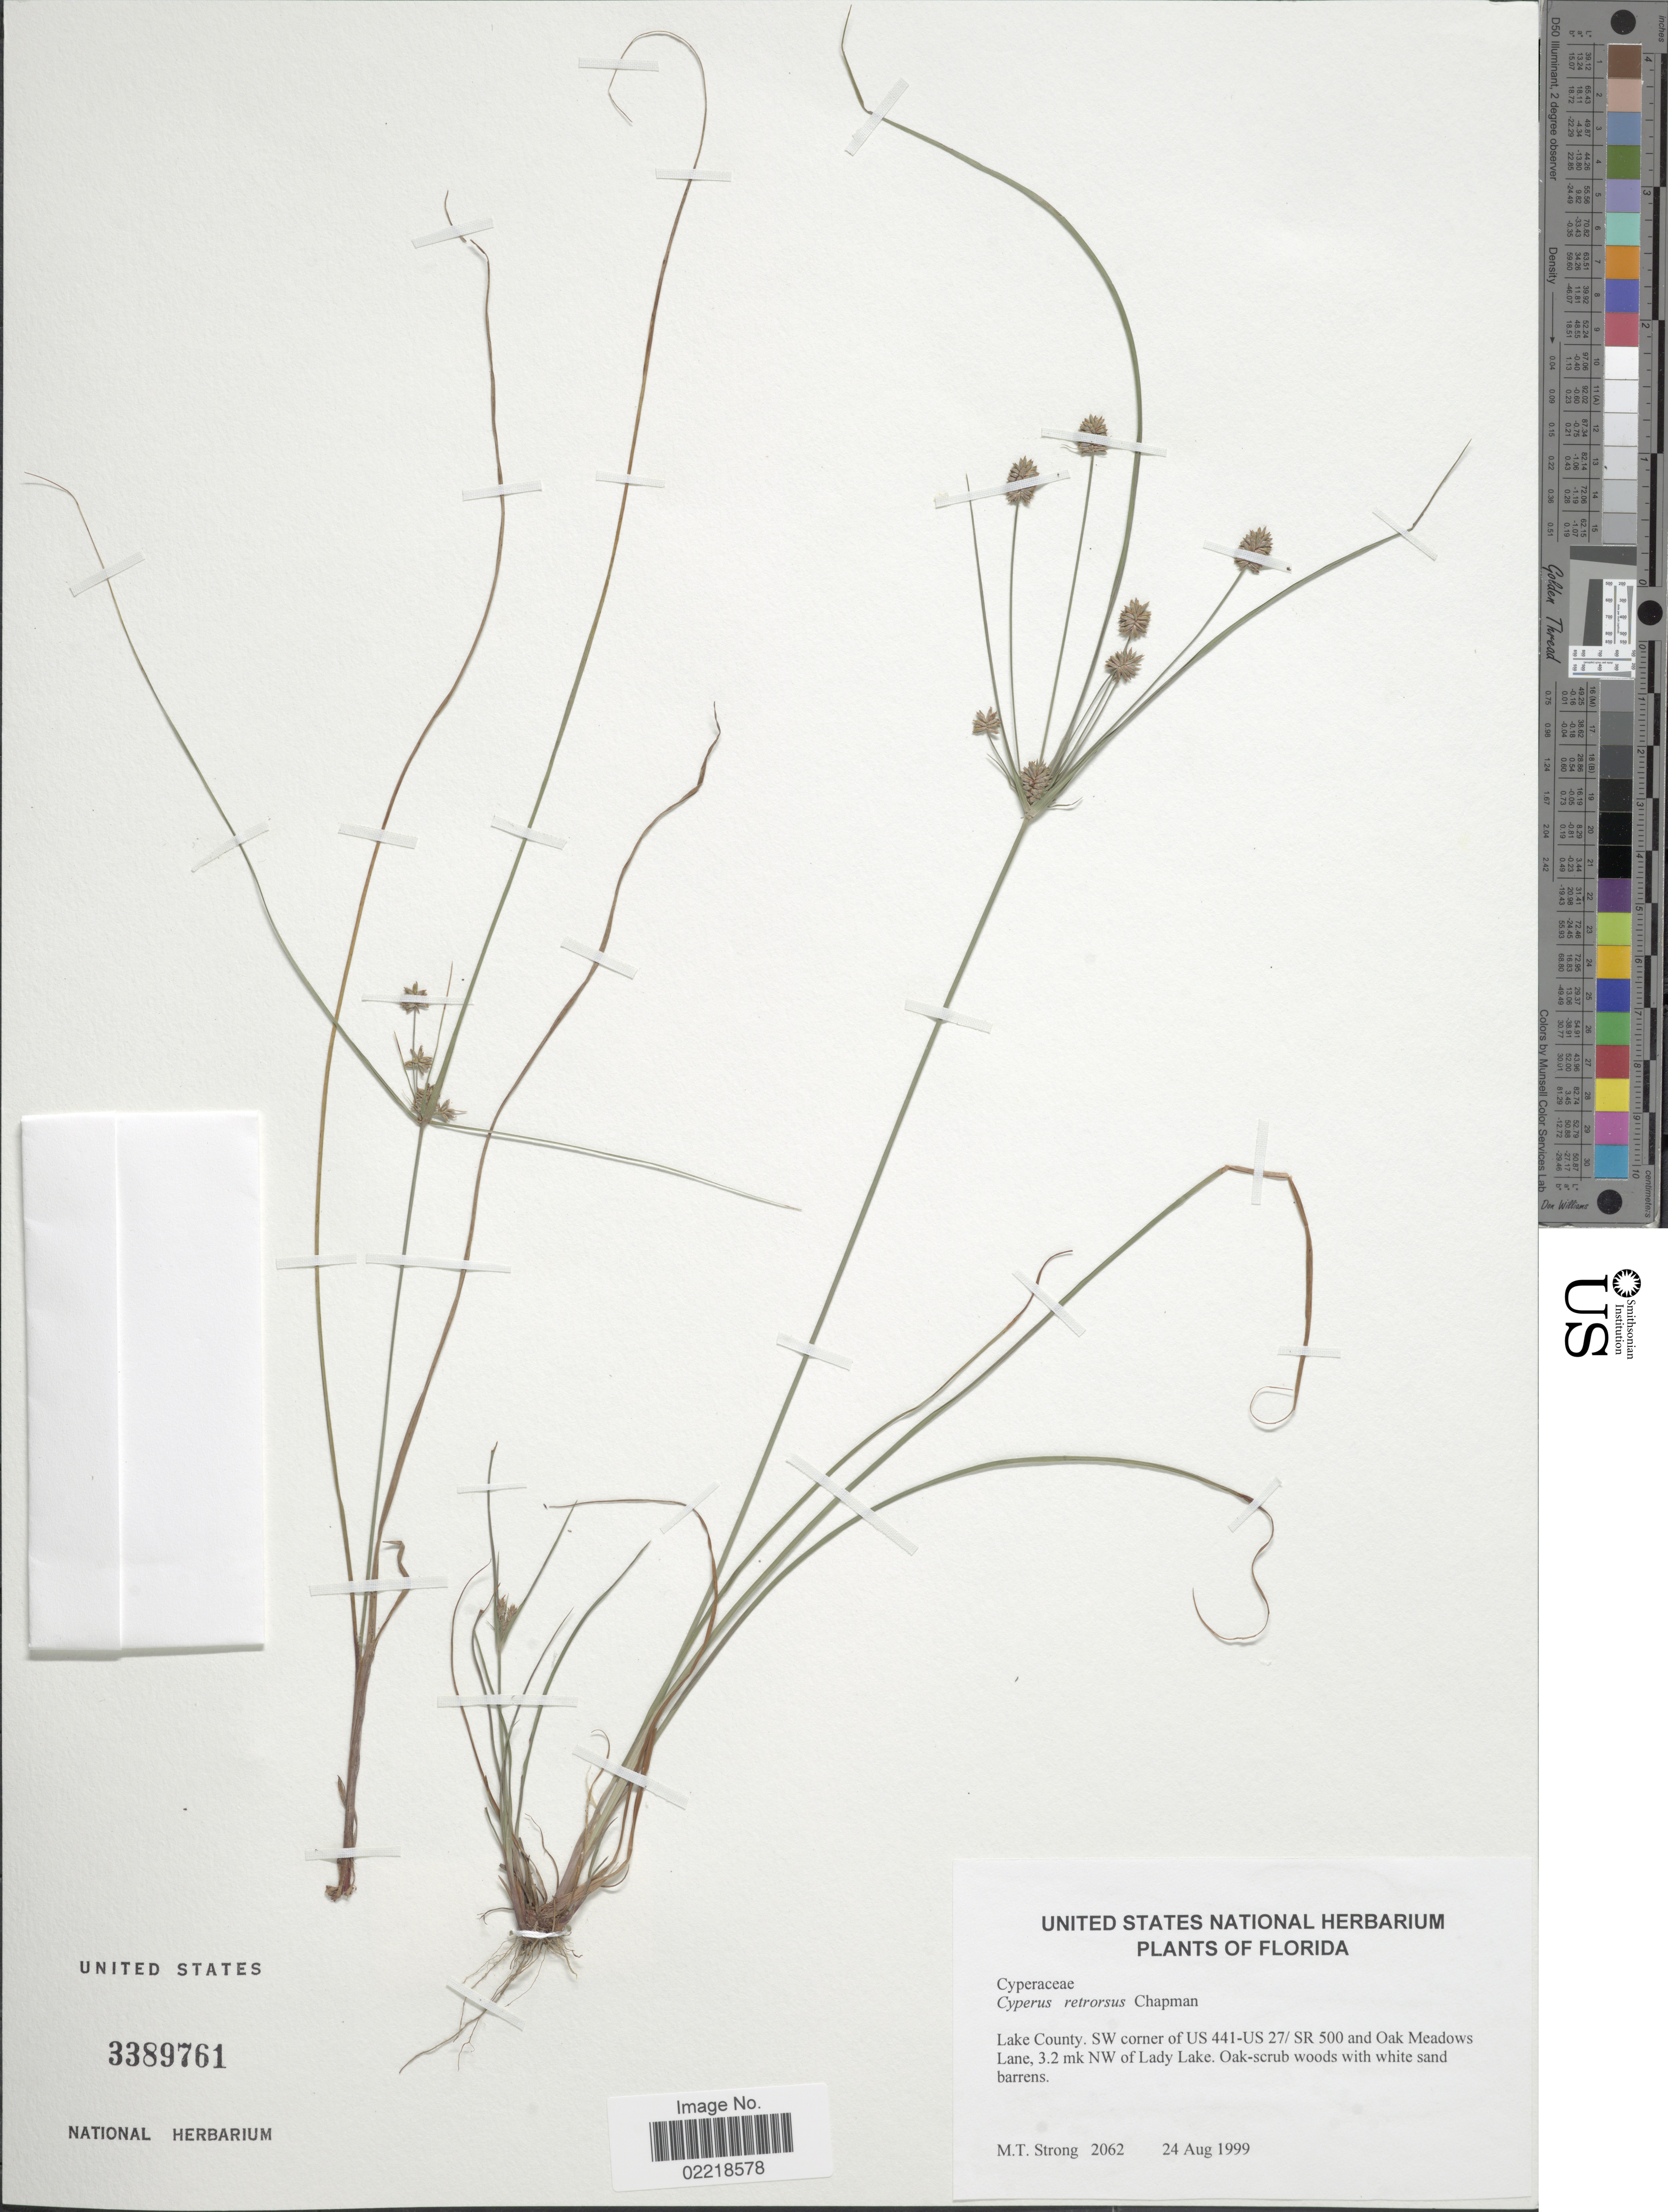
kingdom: Plantae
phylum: Tracheophyta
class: Liliopsida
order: Poales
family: Cyperaceae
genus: Cyperus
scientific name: Cyperus retrorsus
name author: Chapm.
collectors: M. T. Strong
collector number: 2062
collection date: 1999-08-24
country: United States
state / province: Florida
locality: Lake County, SW corner of US 441-US 27/ SR 500 and Oak Meadows Lane, 3.2 mk NW of LadyLake, oak-scrub woods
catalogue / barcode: US 3389761